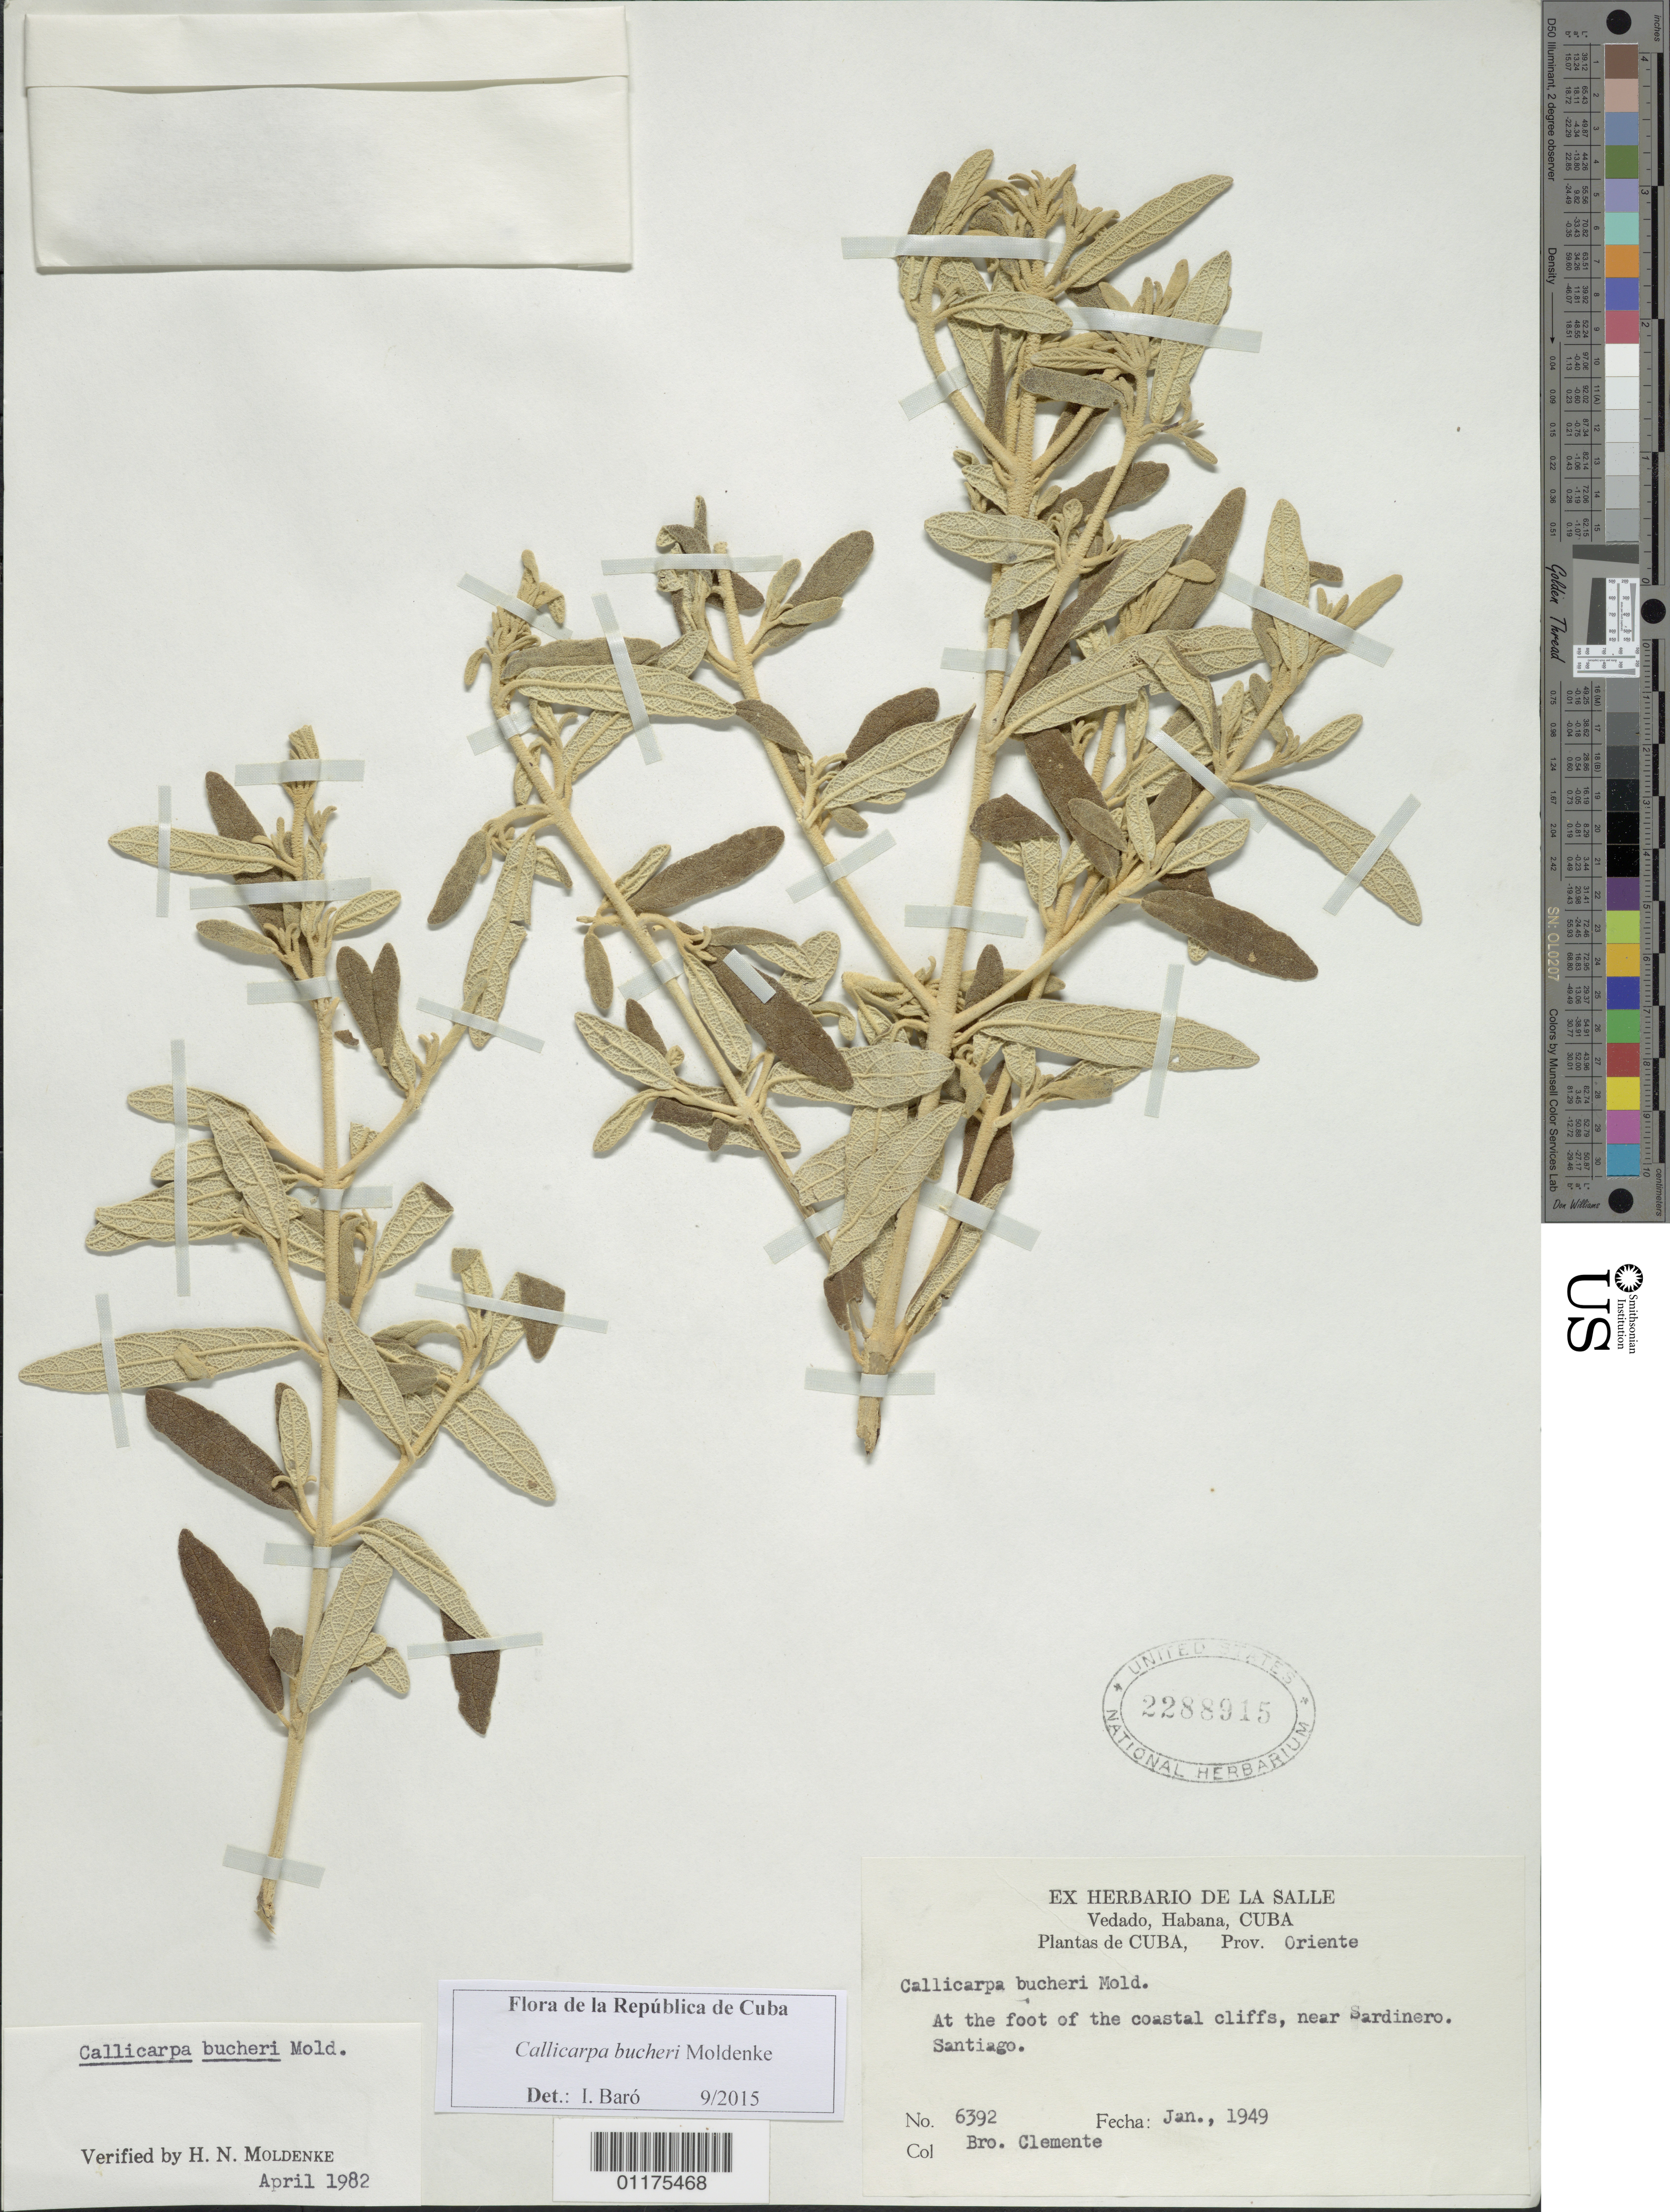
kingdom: Plantae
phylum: Tracheophyta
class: Magnoliopsida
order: Lamiales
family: Lamiaceae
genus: Callicarpa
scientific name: Callicarpa bucheri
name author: Moldenke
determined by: Baró Oliedo, I.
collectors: Bro. Clemente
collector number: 6392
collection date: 1949-01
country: Cuba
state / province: Santiago de Cuba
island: Cuba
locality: Santiago, near Sardinero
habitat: Foot of coastal cliffs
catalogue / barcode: US 2288915